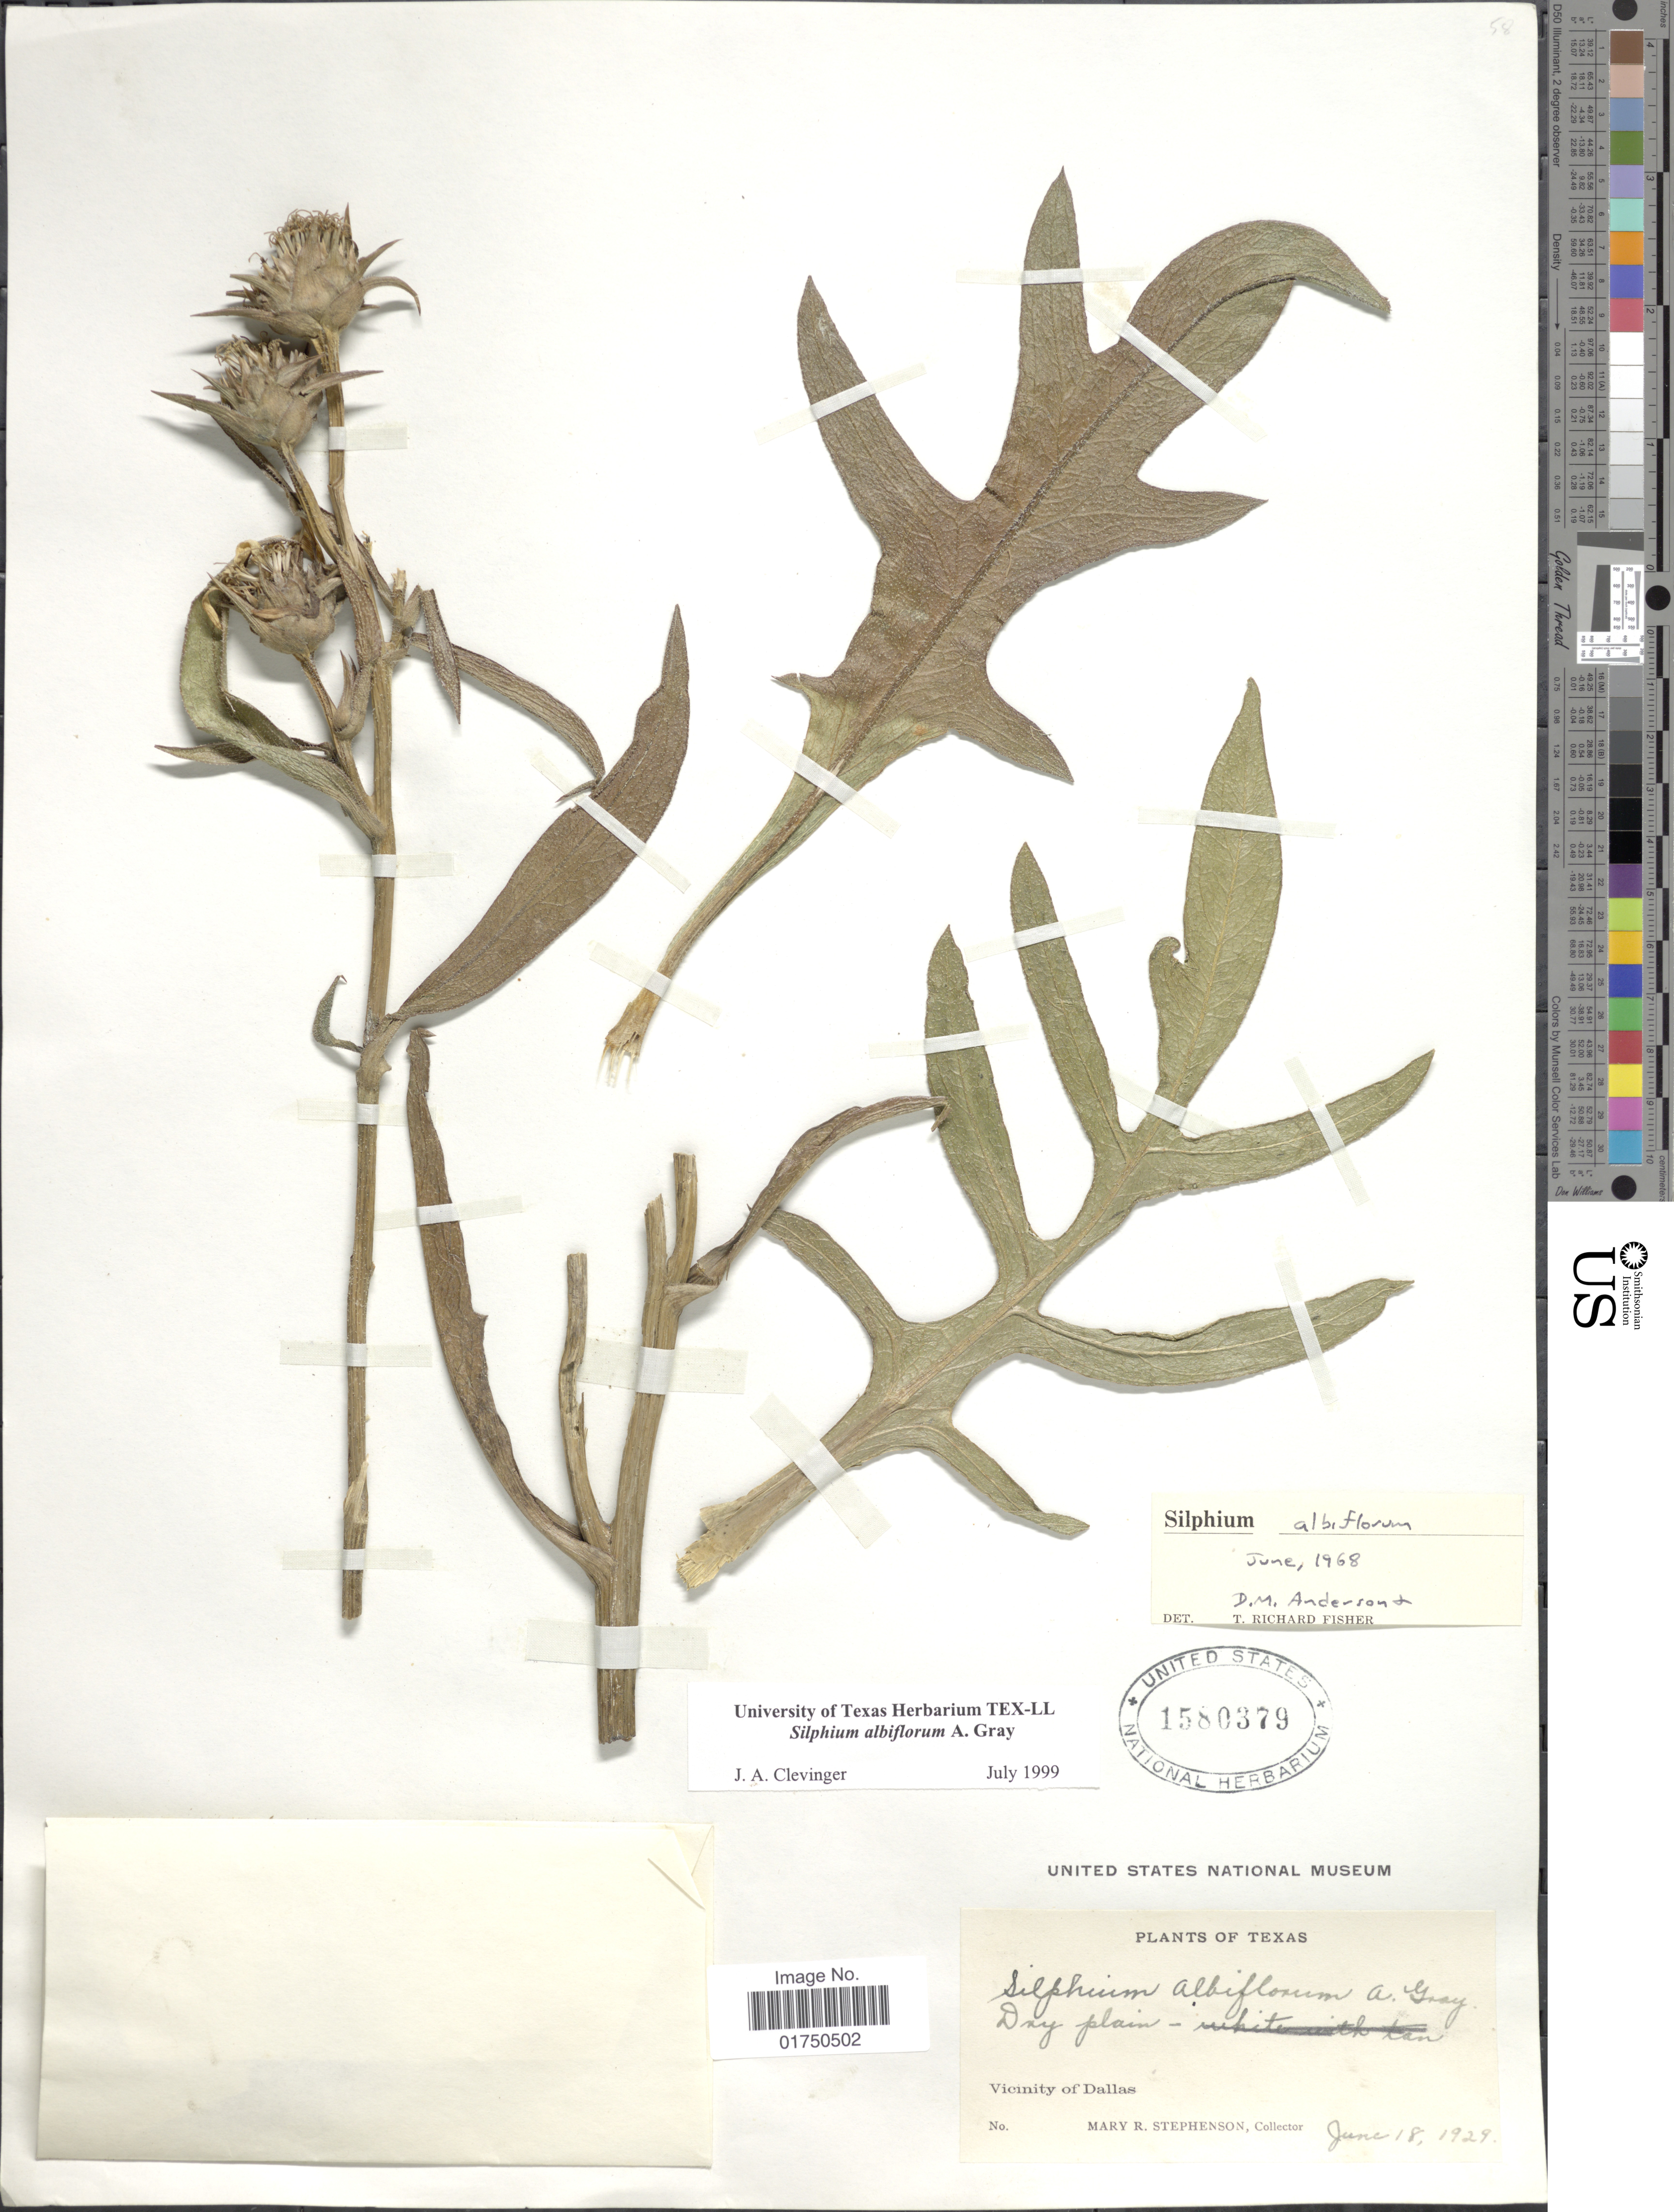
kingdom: Plantae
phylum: Tracheophyta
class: Magnoliopsida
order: Asterales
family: Asteraceae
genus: Silphium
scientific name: Silphium albiflorum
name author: A. Gray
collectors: M. Stephenson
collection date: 1929-06-18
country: United States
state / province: Texas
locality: Dry plain - Vicinity of Dallas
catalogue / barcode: US 1580379